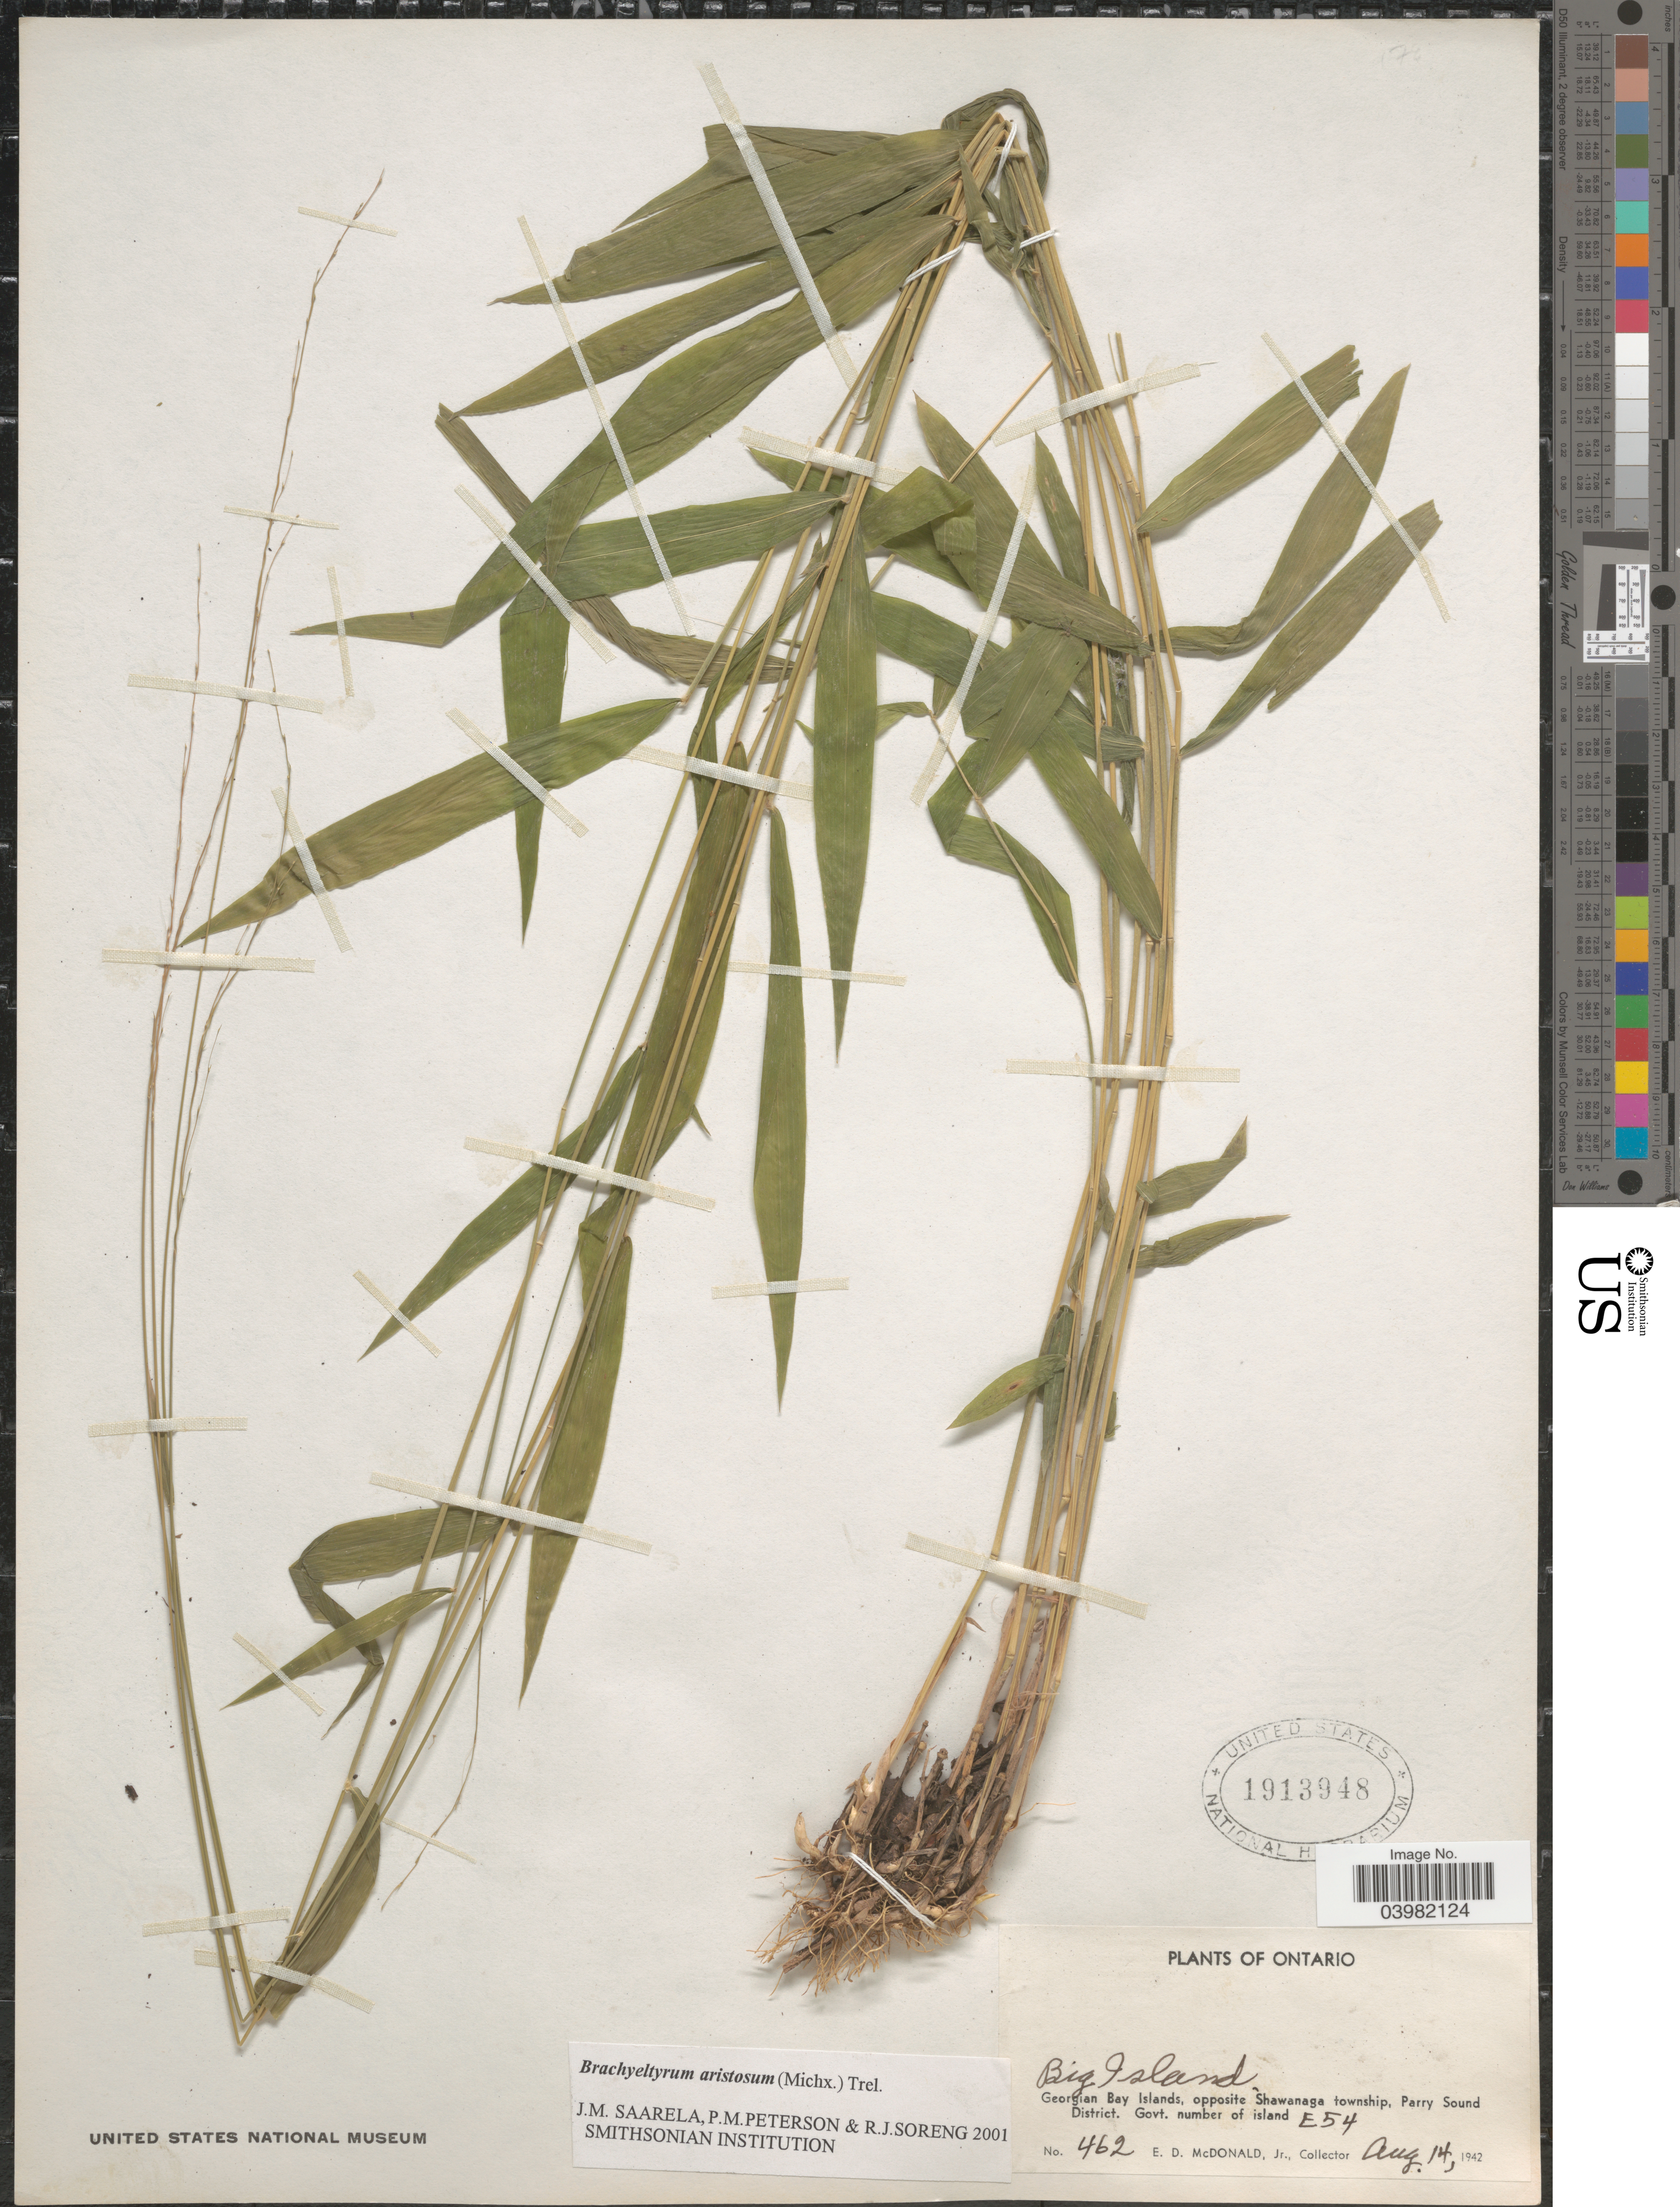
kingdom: Plantae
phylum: Tracheophyta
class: Liliopsida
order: Poales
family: Poaceae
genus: Brachyelytrum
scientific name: Brachyelytrum aristosum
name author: (Michx.) P. Beauv. ex Trel.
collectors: E. D. McDonald Jr.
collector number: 462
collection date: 1942-08-14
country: Canada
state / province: Ontario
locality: Big Island. Georgian Bay Islands, opposite Shawanaga township, Parry Sound District. Govt. number of island E54.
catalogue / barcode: US 1913948